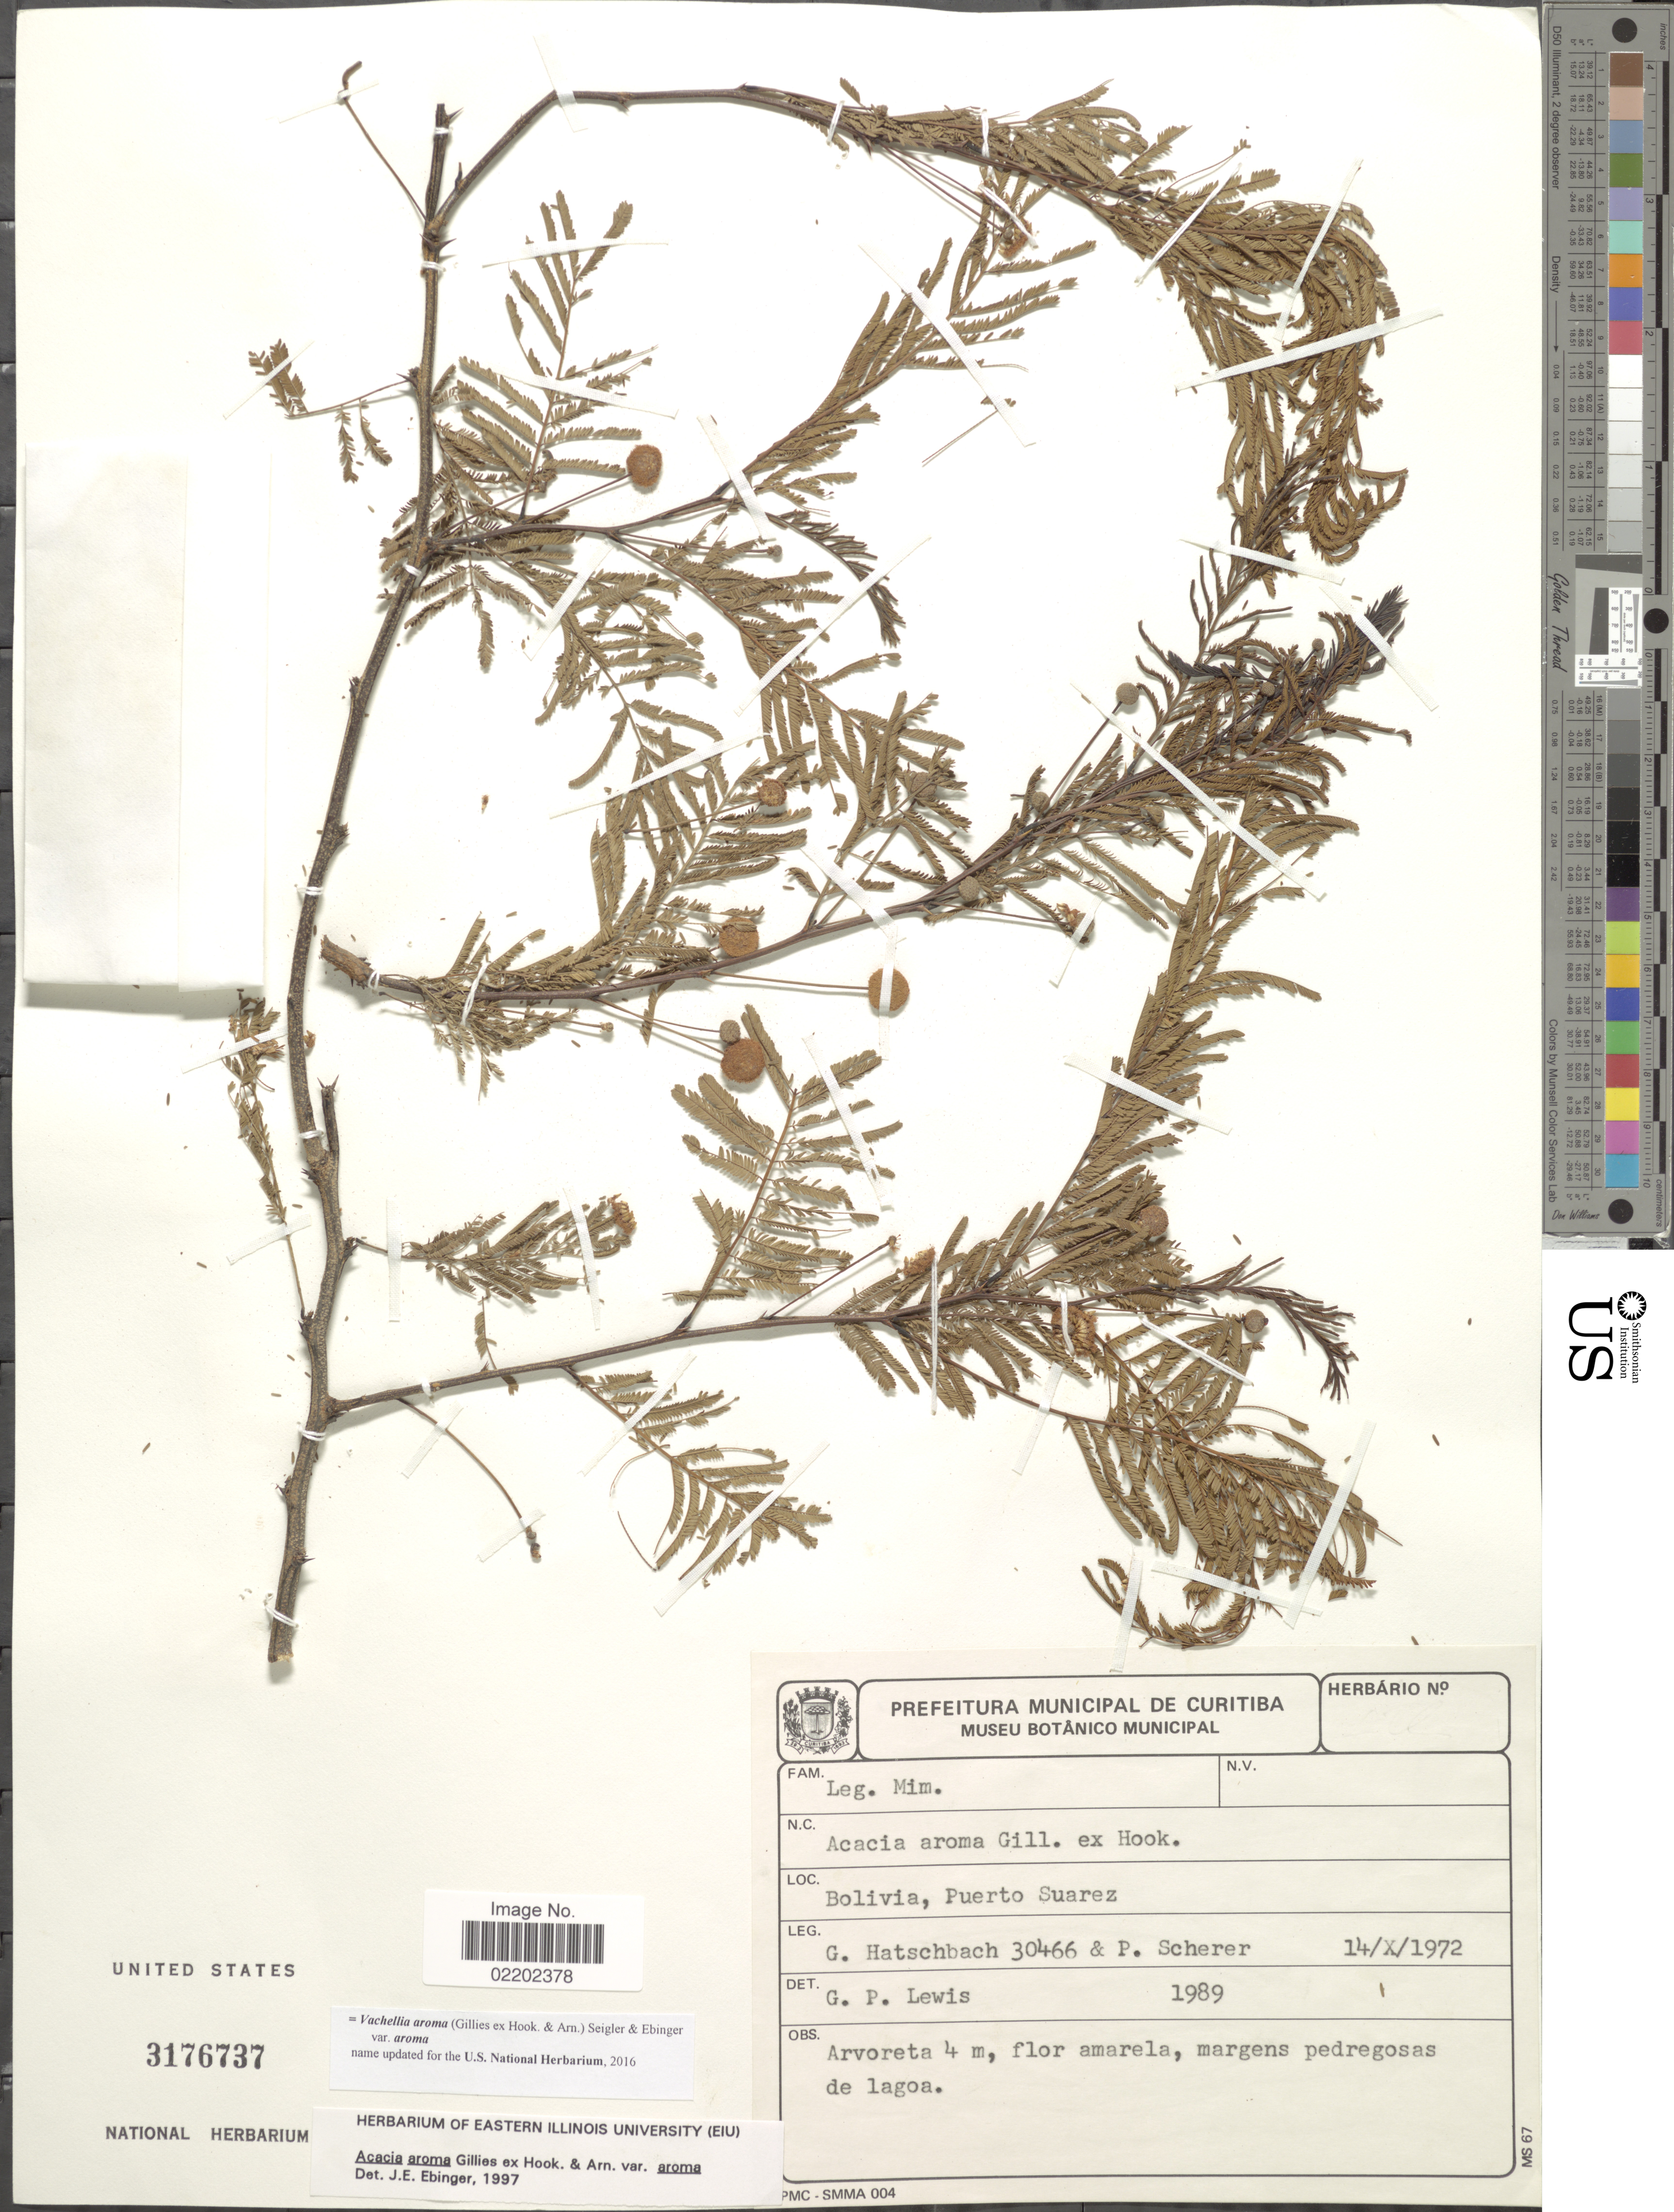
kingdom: Plantae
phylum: Tracheophyta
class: Magnoliopsida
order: Fabales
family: Fabaceae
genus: Vachellia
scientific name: Vachellia aroma var. aroma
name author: (Gillies ex Hook. & Arn.) Seigler & Ebinger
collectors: G. Hatschbach & P. Scherer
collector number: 30466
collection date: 1972-10-14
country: Bolivia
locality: Puerto Suarez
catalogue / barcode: US 3176737